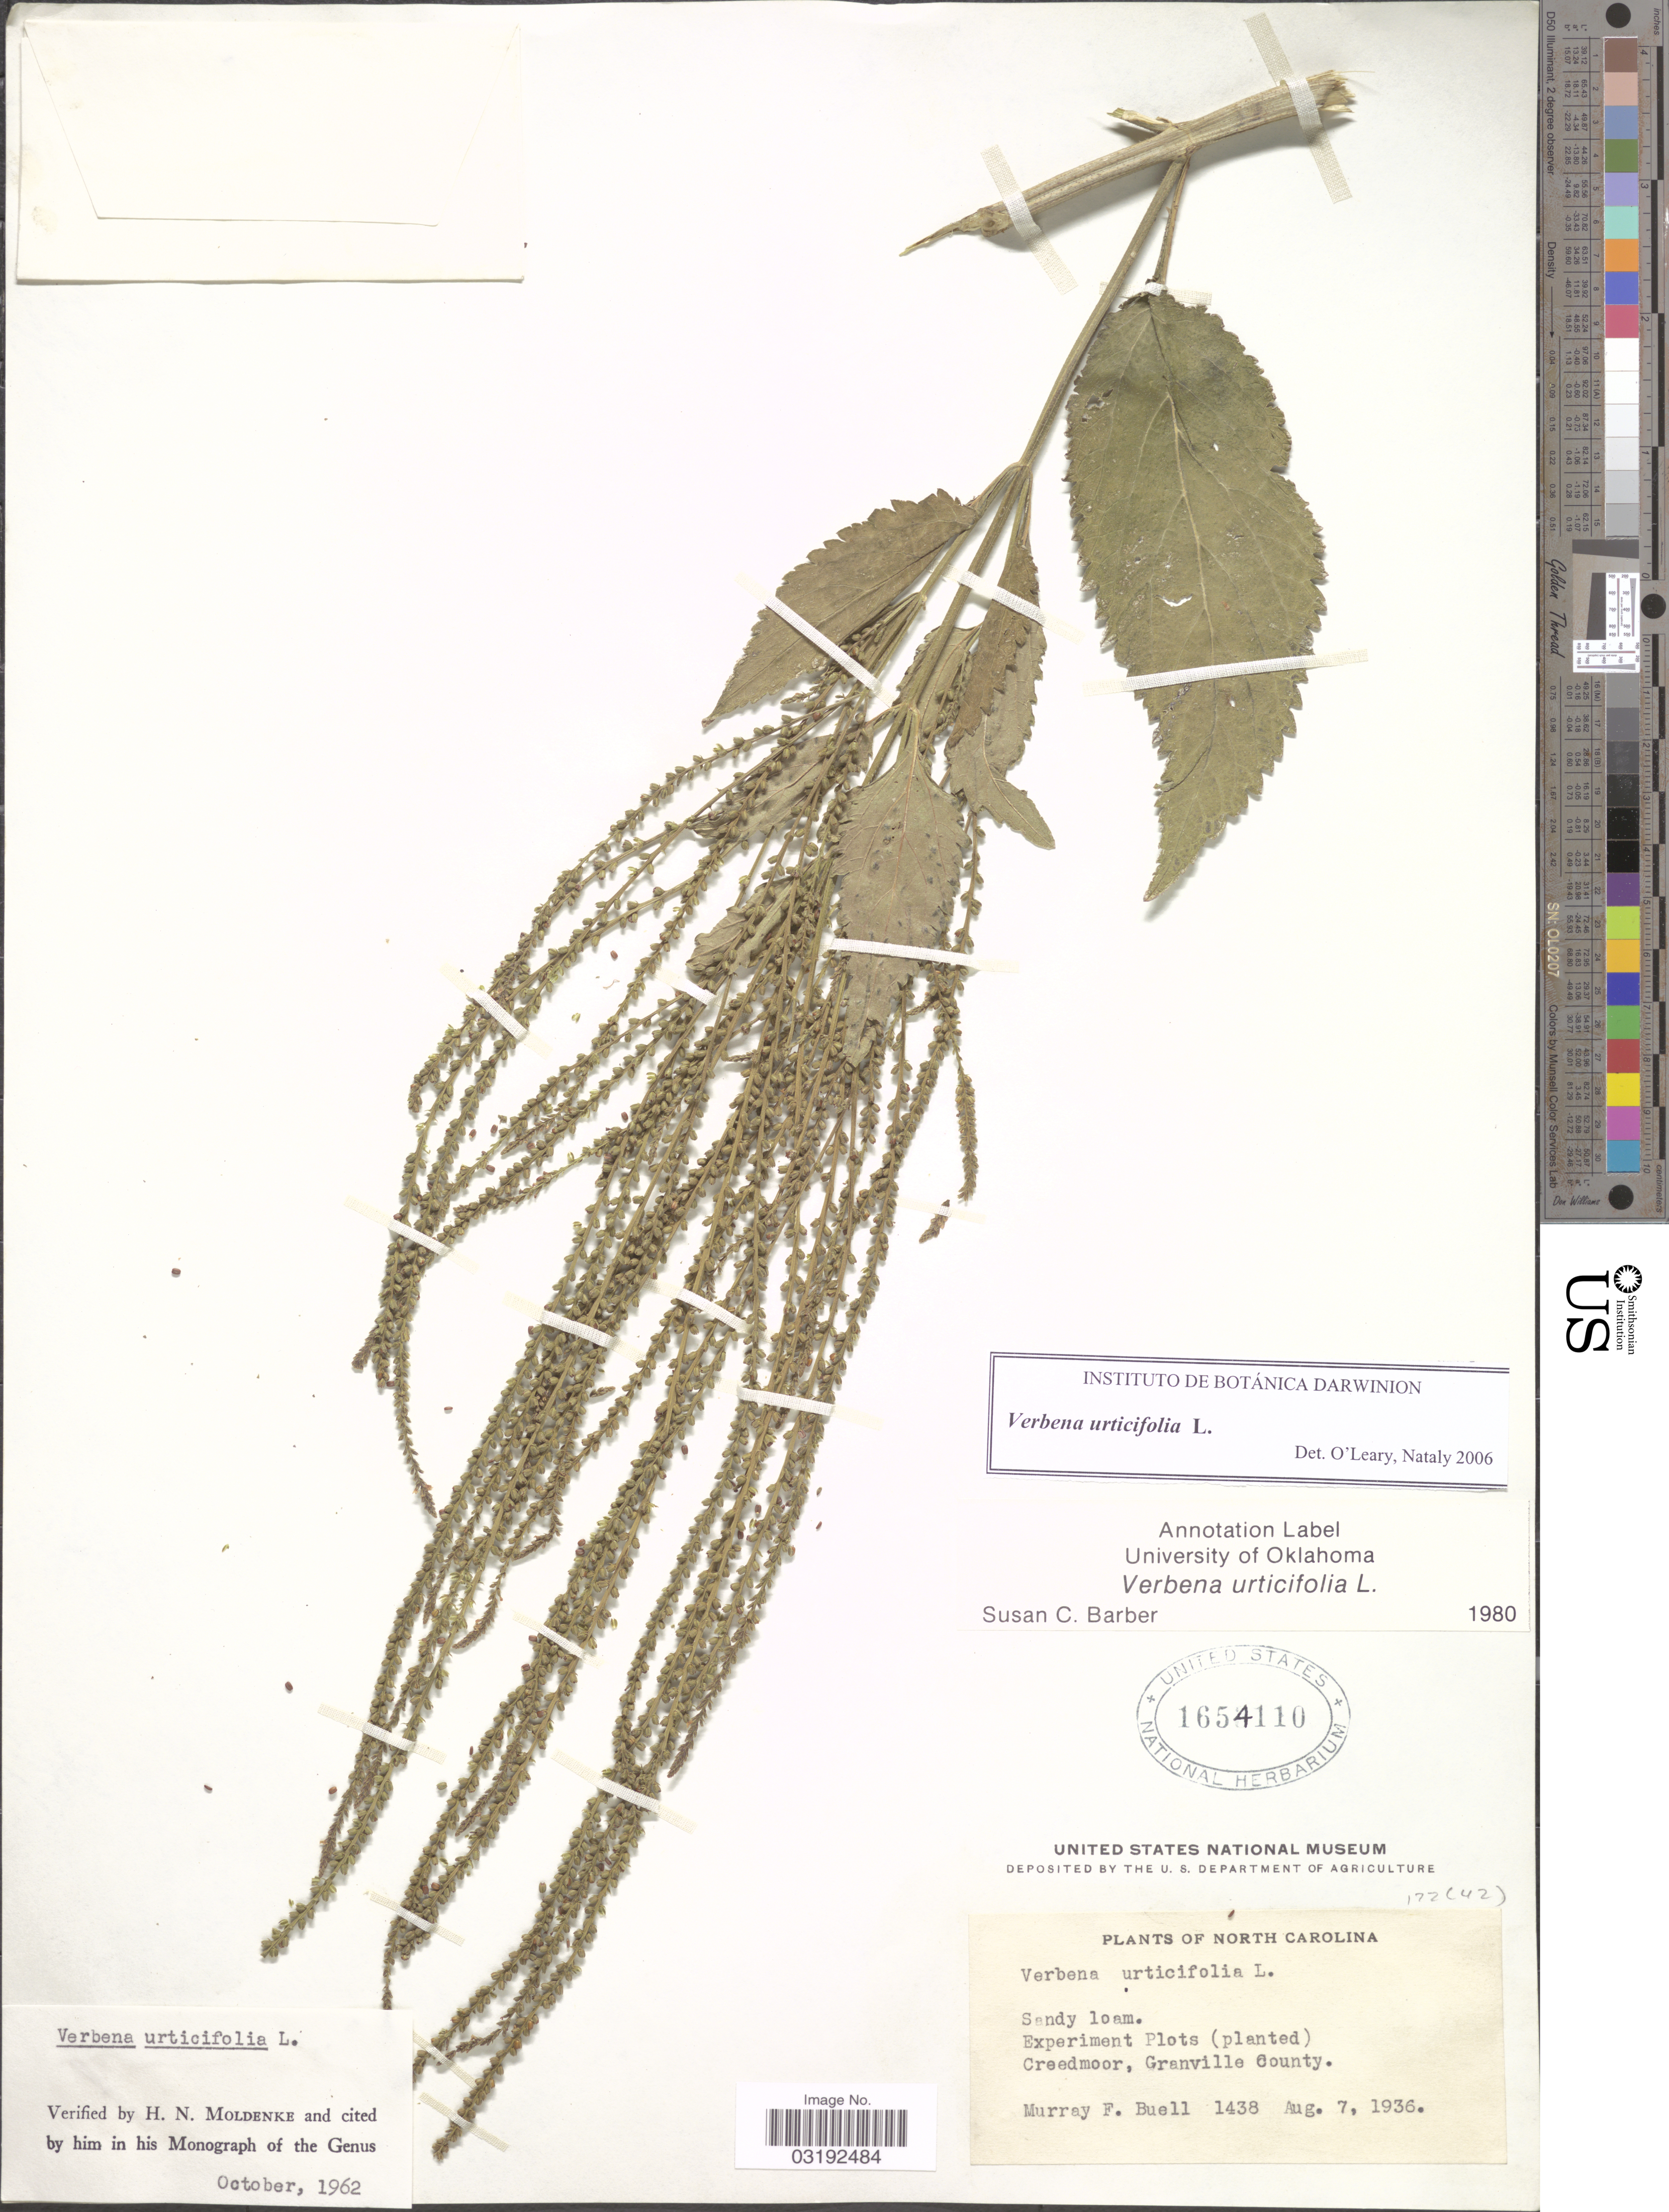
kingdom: Plantae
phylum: Tracheophyta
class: Magnoliopsida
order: Lamiales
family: Verbenaceae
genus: Verbena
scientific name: Verbena urticifolia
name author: L.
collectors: M. Buell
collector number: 1438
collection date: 1936-08-07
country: United States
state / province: North Carolina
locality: Experiment Plots. Creedmoor, Granville County.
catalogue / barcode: US 1654110